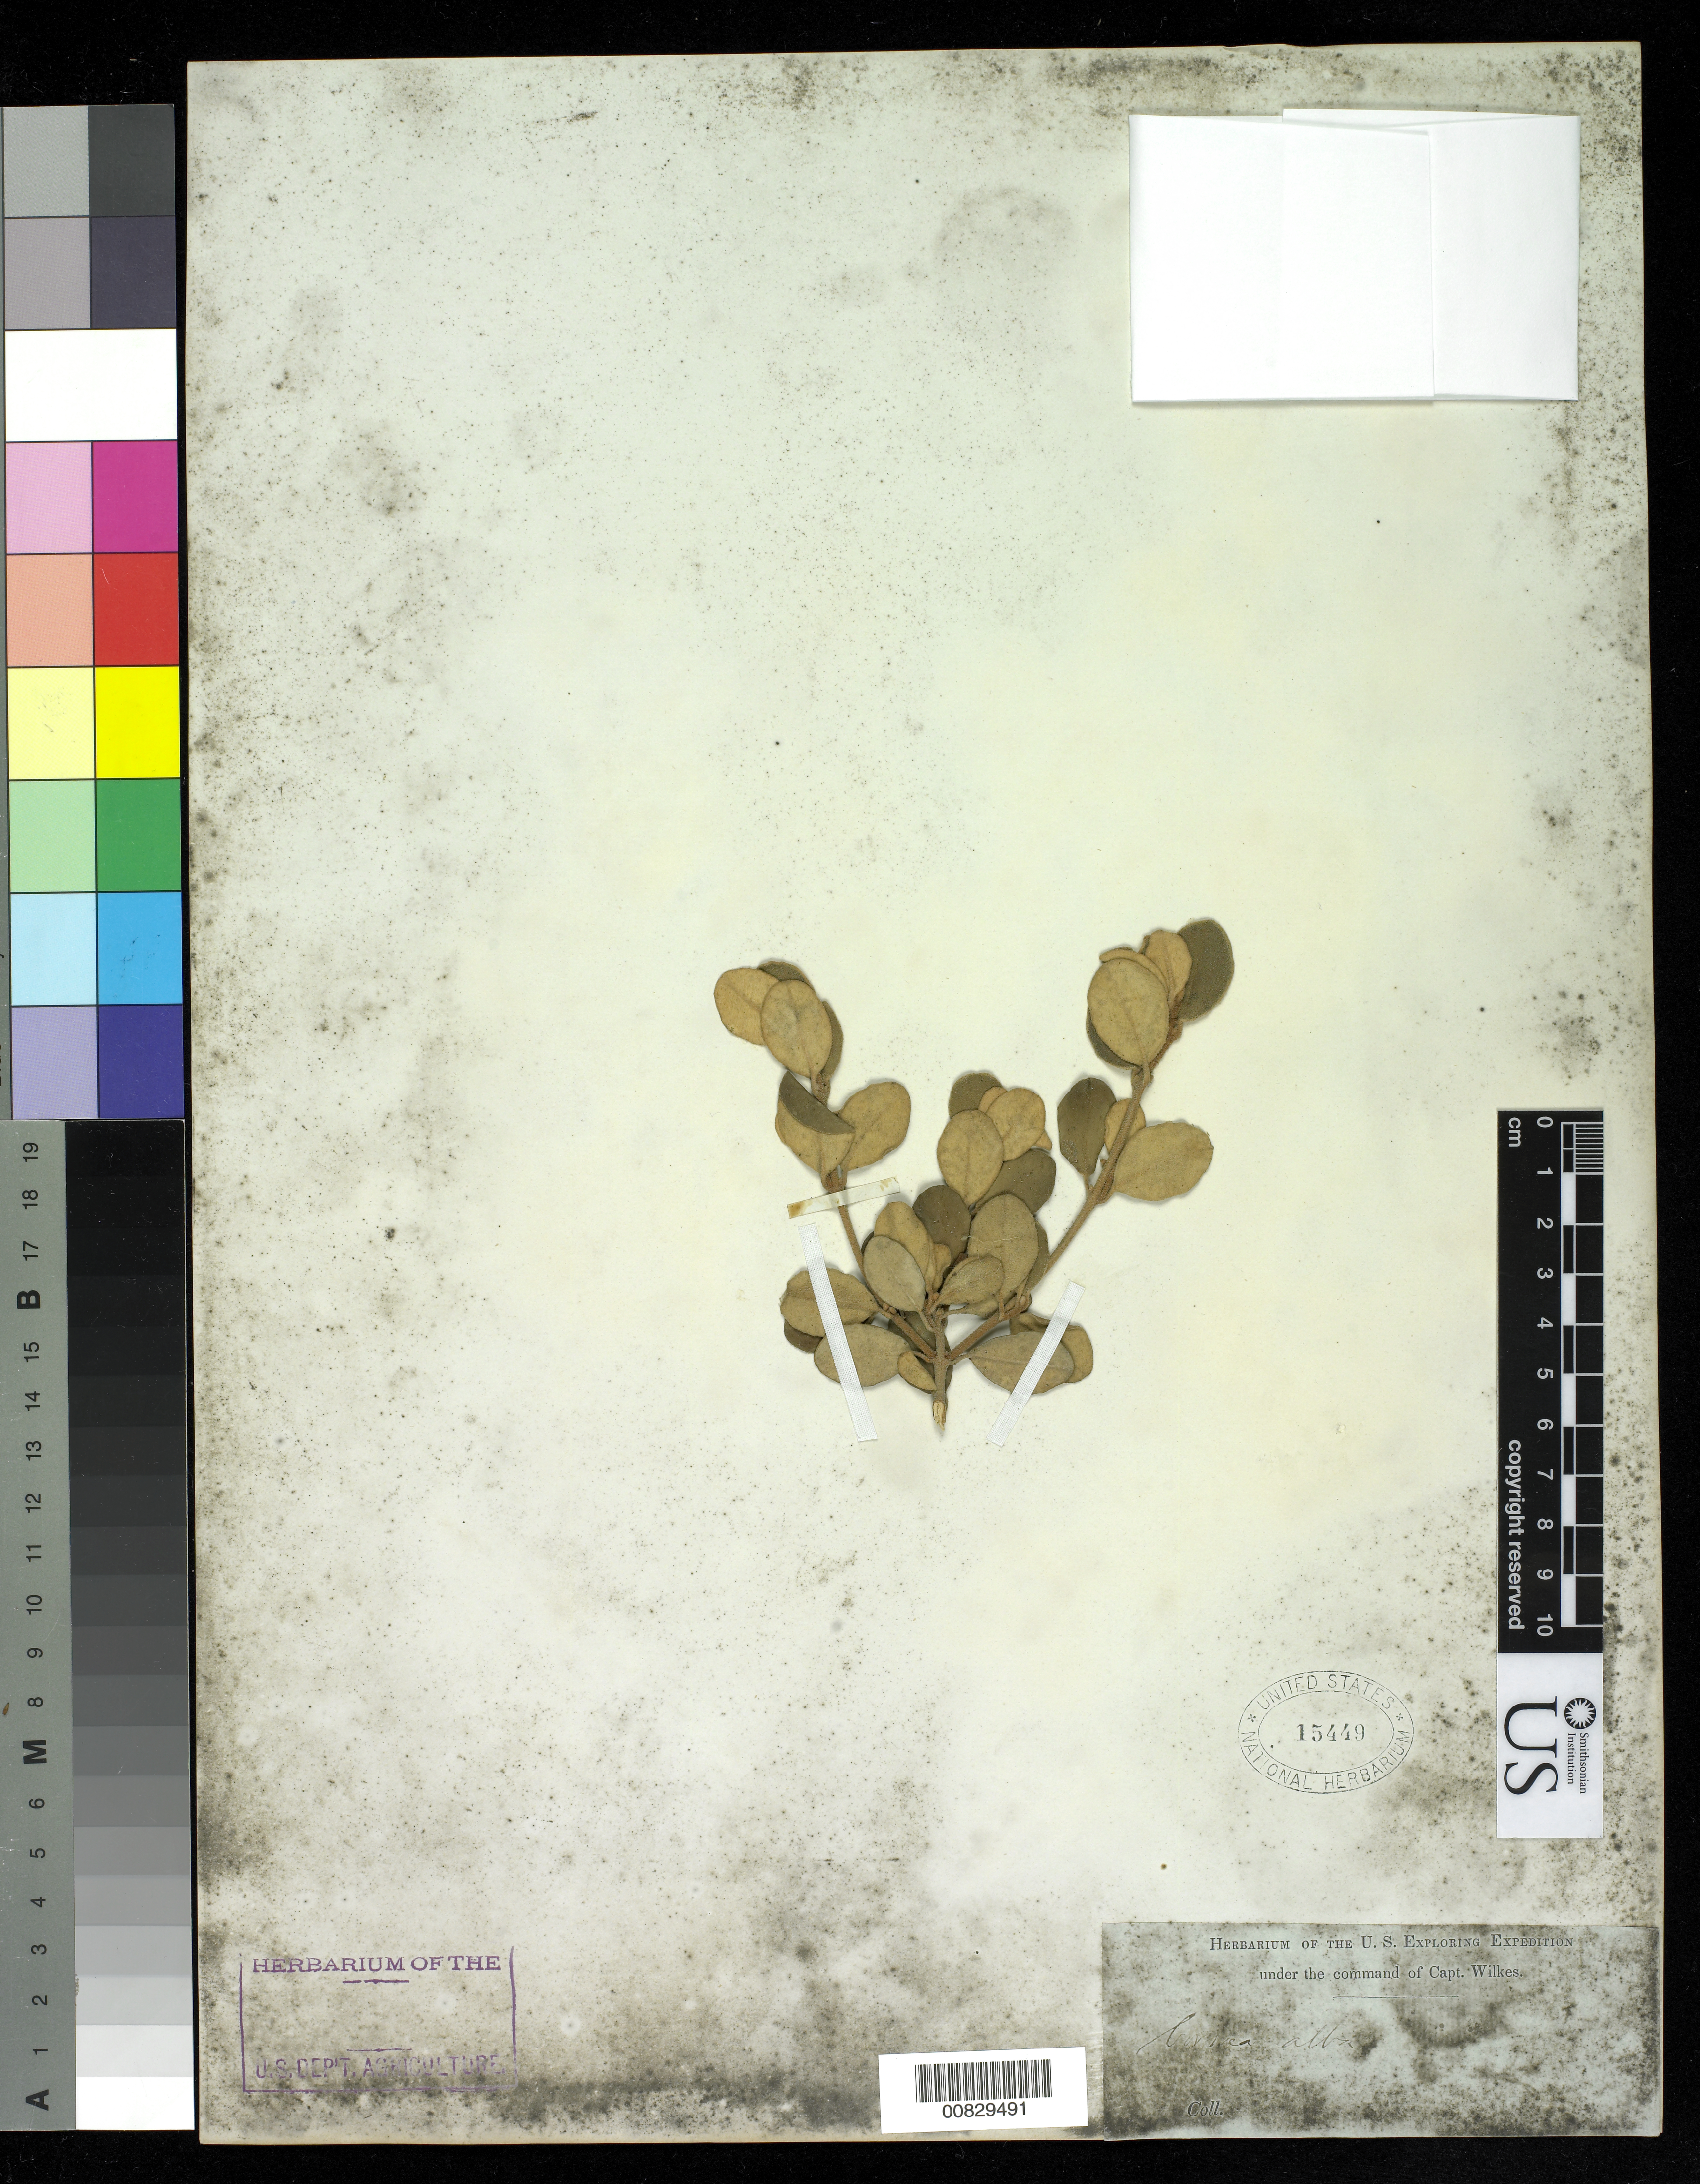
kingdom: Plantae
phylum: Tracheophyta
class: Magnoliopsida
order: Sapindales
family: Rutaceae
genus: Correa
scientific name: Correa alba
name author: Andrews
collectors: Wilkes Explor. Exped.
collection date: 1838/1842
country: Australia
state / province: New South Wales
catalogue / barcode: US 15449